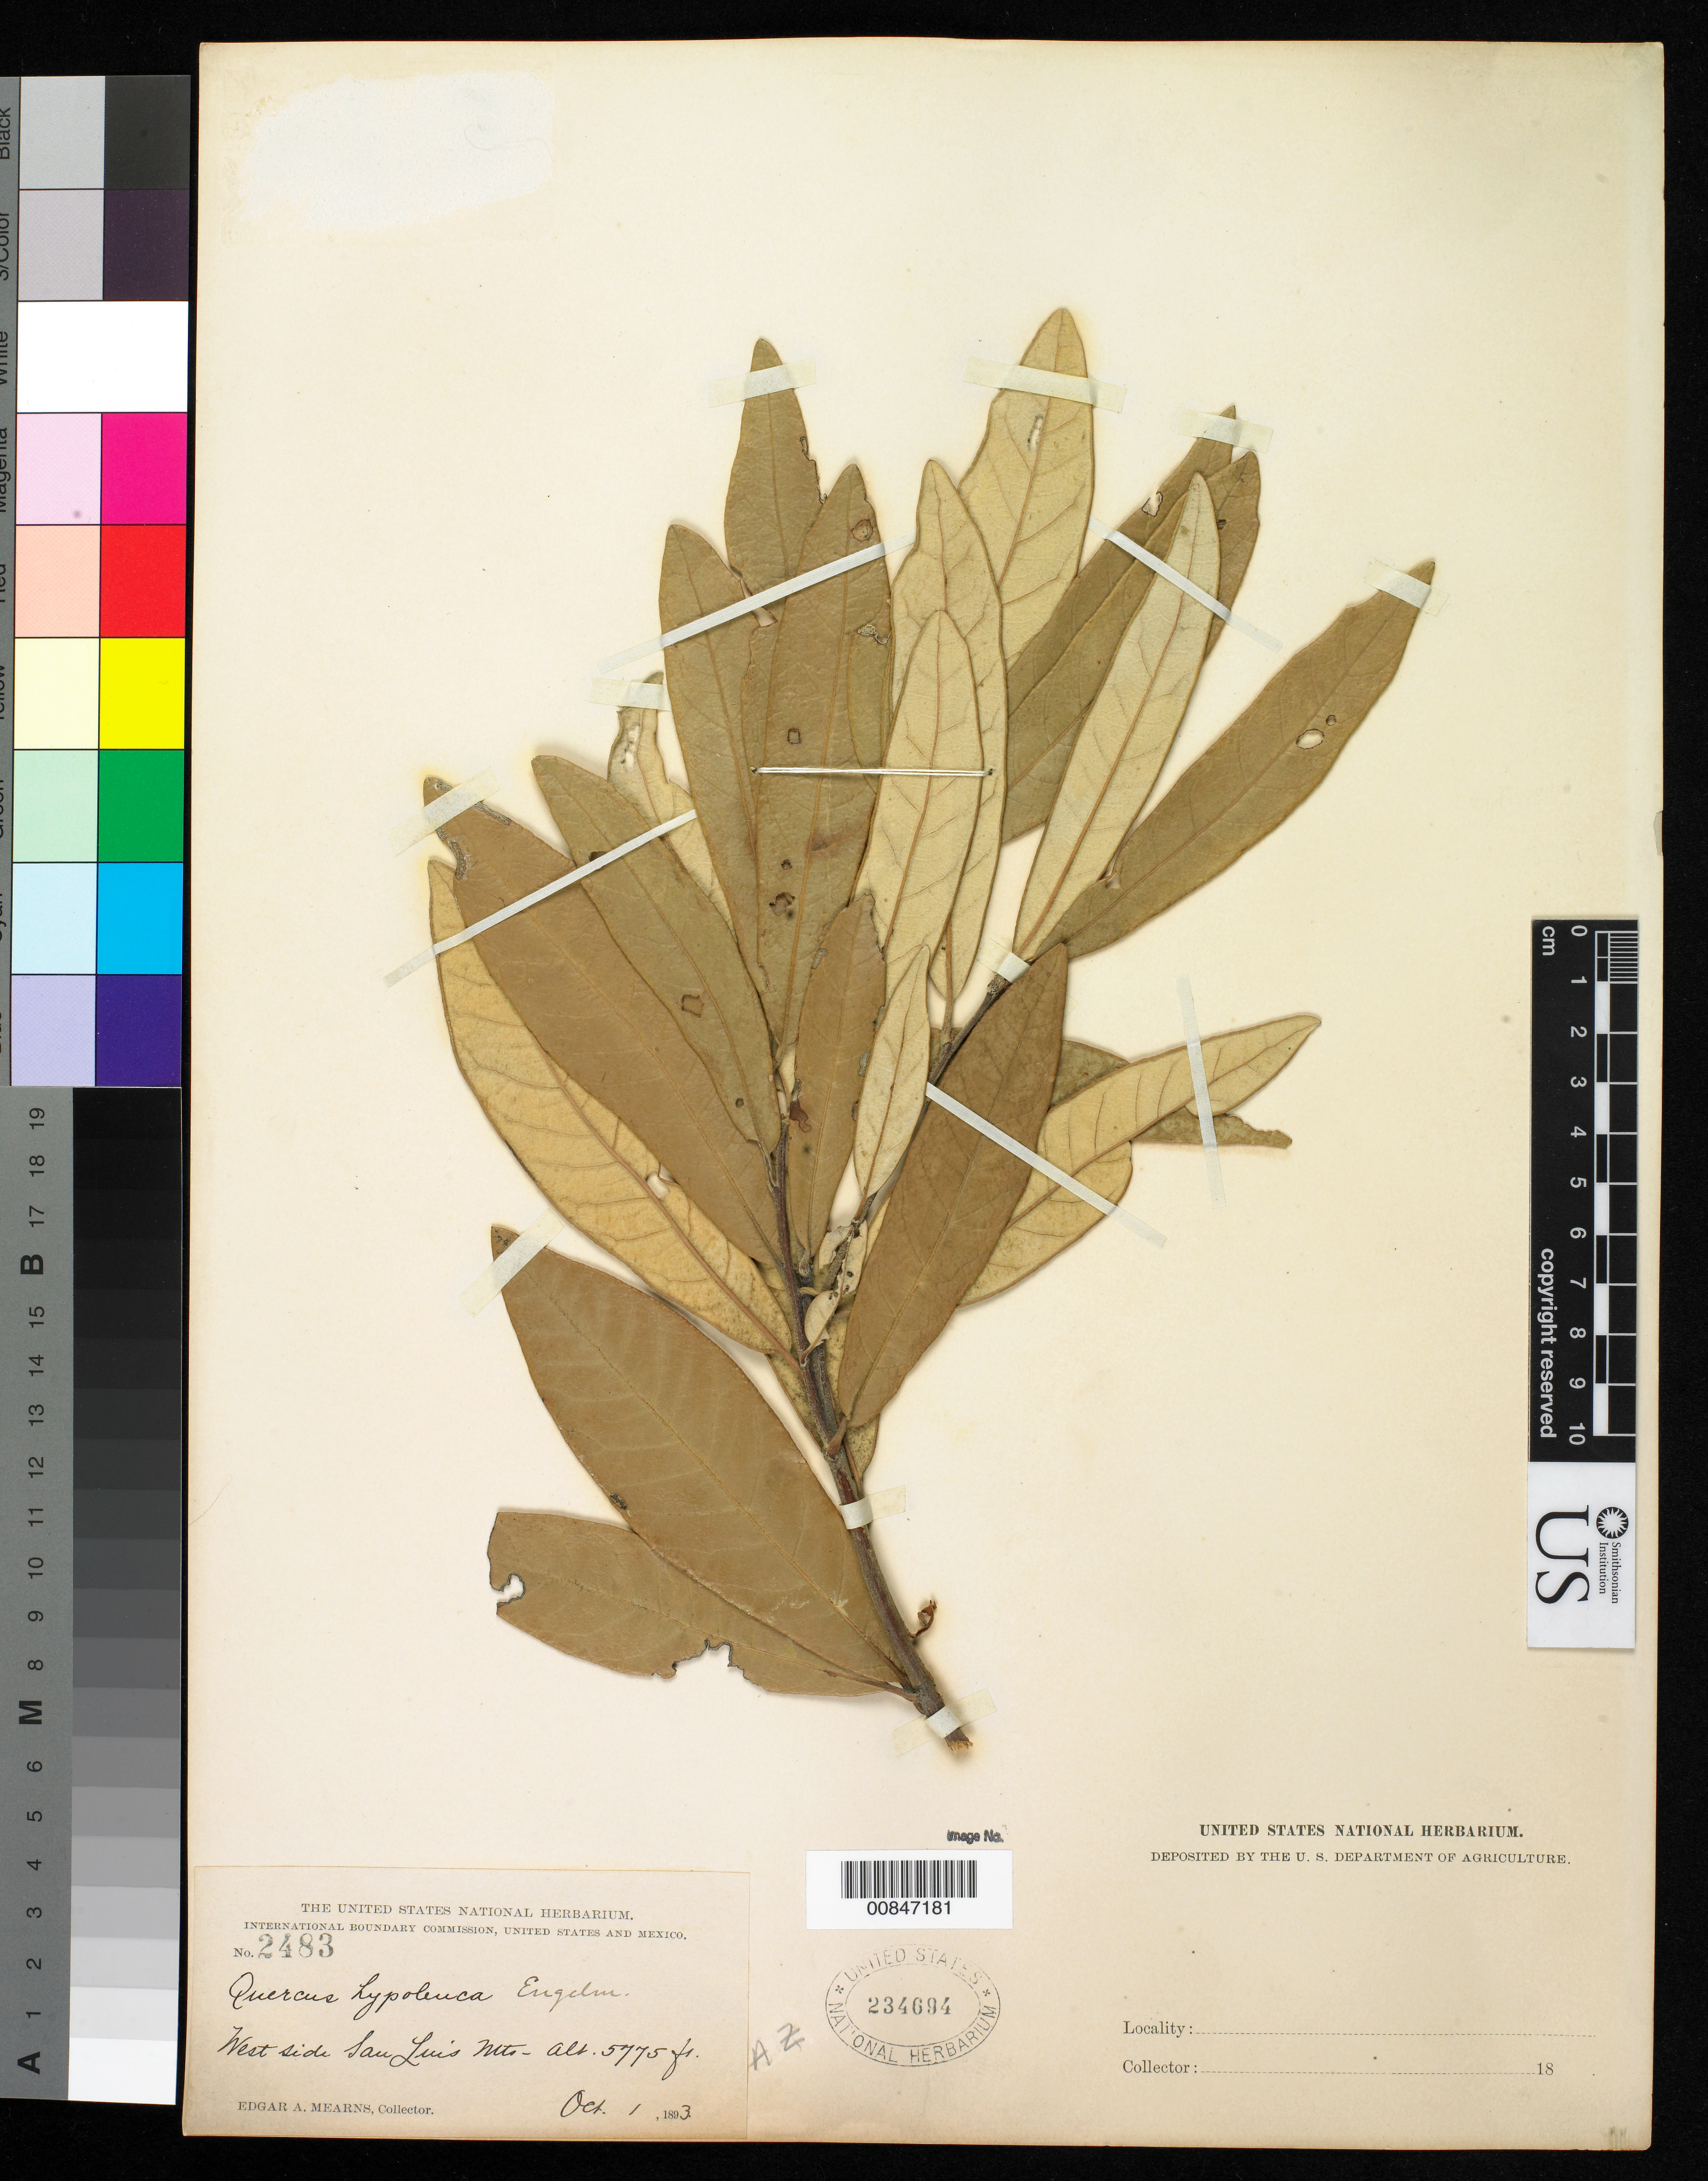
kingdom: Plantae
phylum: Tracheophyta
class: Magnoliopsida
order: Fagales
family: Fagaceae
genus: Quercus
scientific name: Quercus hypoleucoides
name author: A. Camus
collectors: E. A. Mearns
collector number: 2483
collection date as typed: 01 Oct 1893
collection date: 1893-10-01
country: United States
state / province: Arizona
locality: West side San Luis Mts., Mexican boundary line.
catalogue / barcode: US 234694